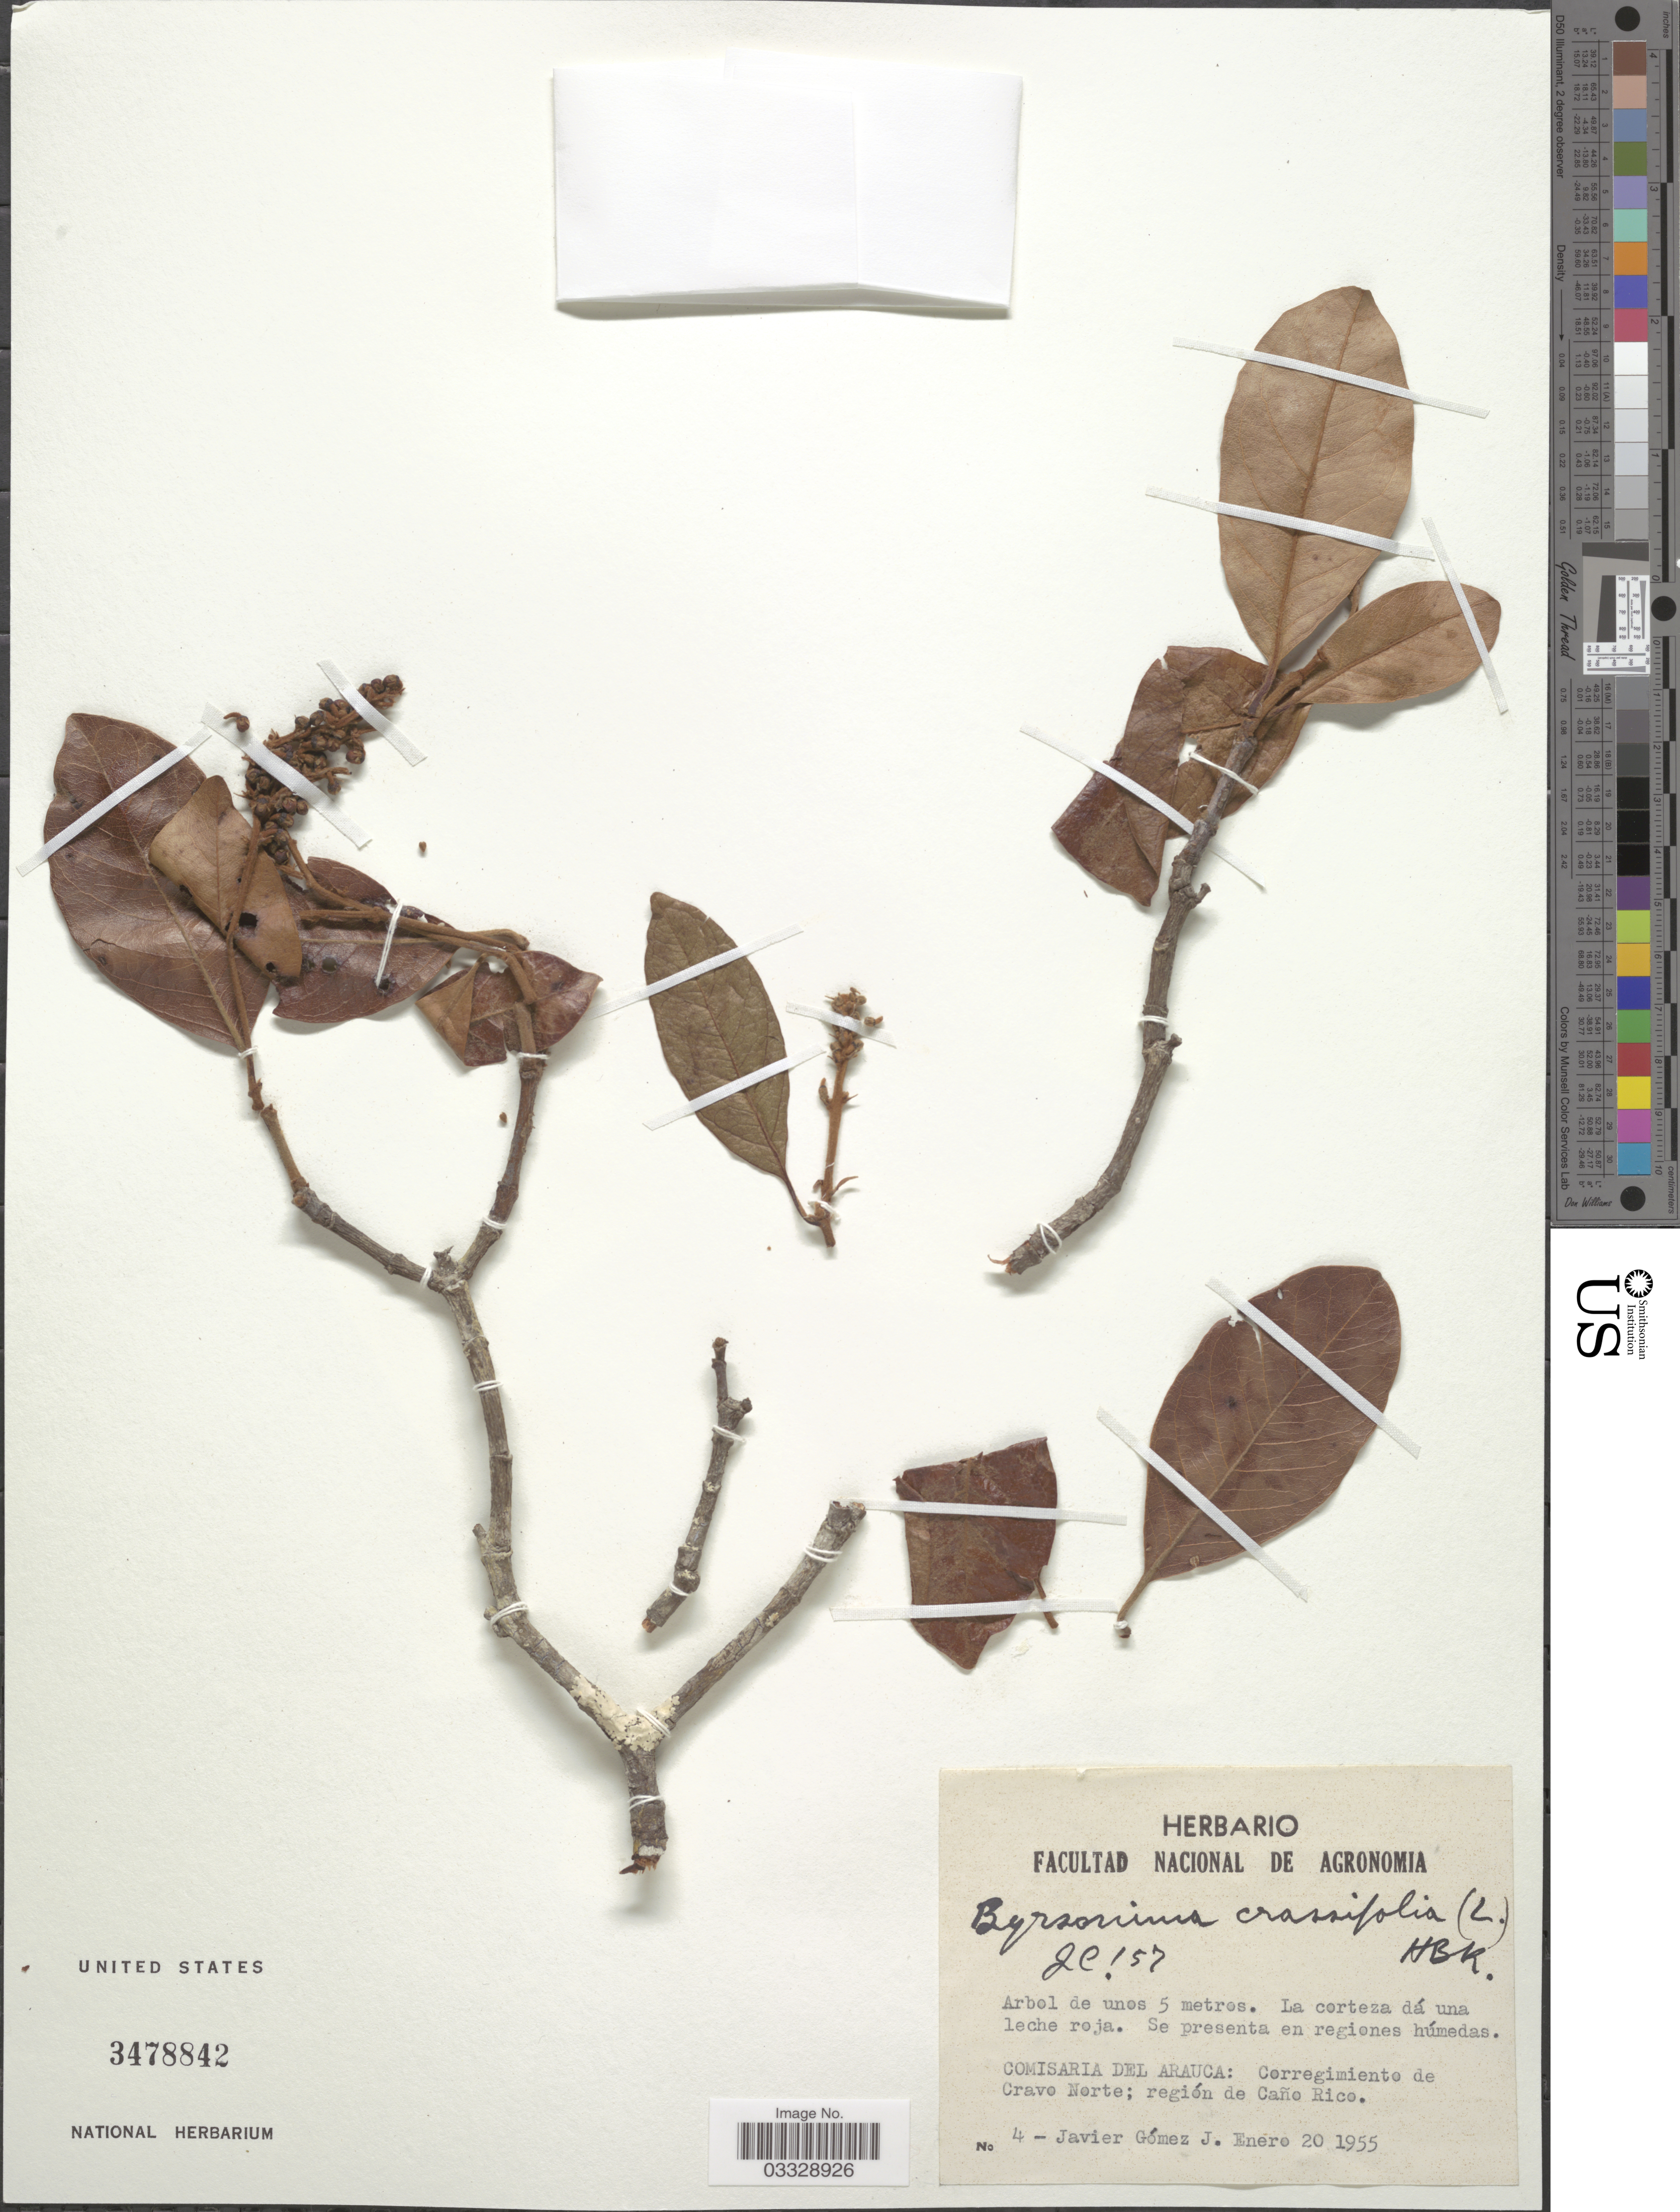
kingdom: Plantae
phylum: Tracheophyta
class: Magnoliopsida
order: Malpighiales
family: Malpighiaceae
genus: Byrsonima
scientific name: Byrsonima crassifolia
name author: (L.) Kunth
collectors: G. Javier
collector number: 4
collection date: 1955-01-20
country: Colombia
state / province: Arauca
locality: Comisaria del Arauca: Corregimiento de Cravo Norte; región de Caño Rico.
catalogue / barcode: US 3478842